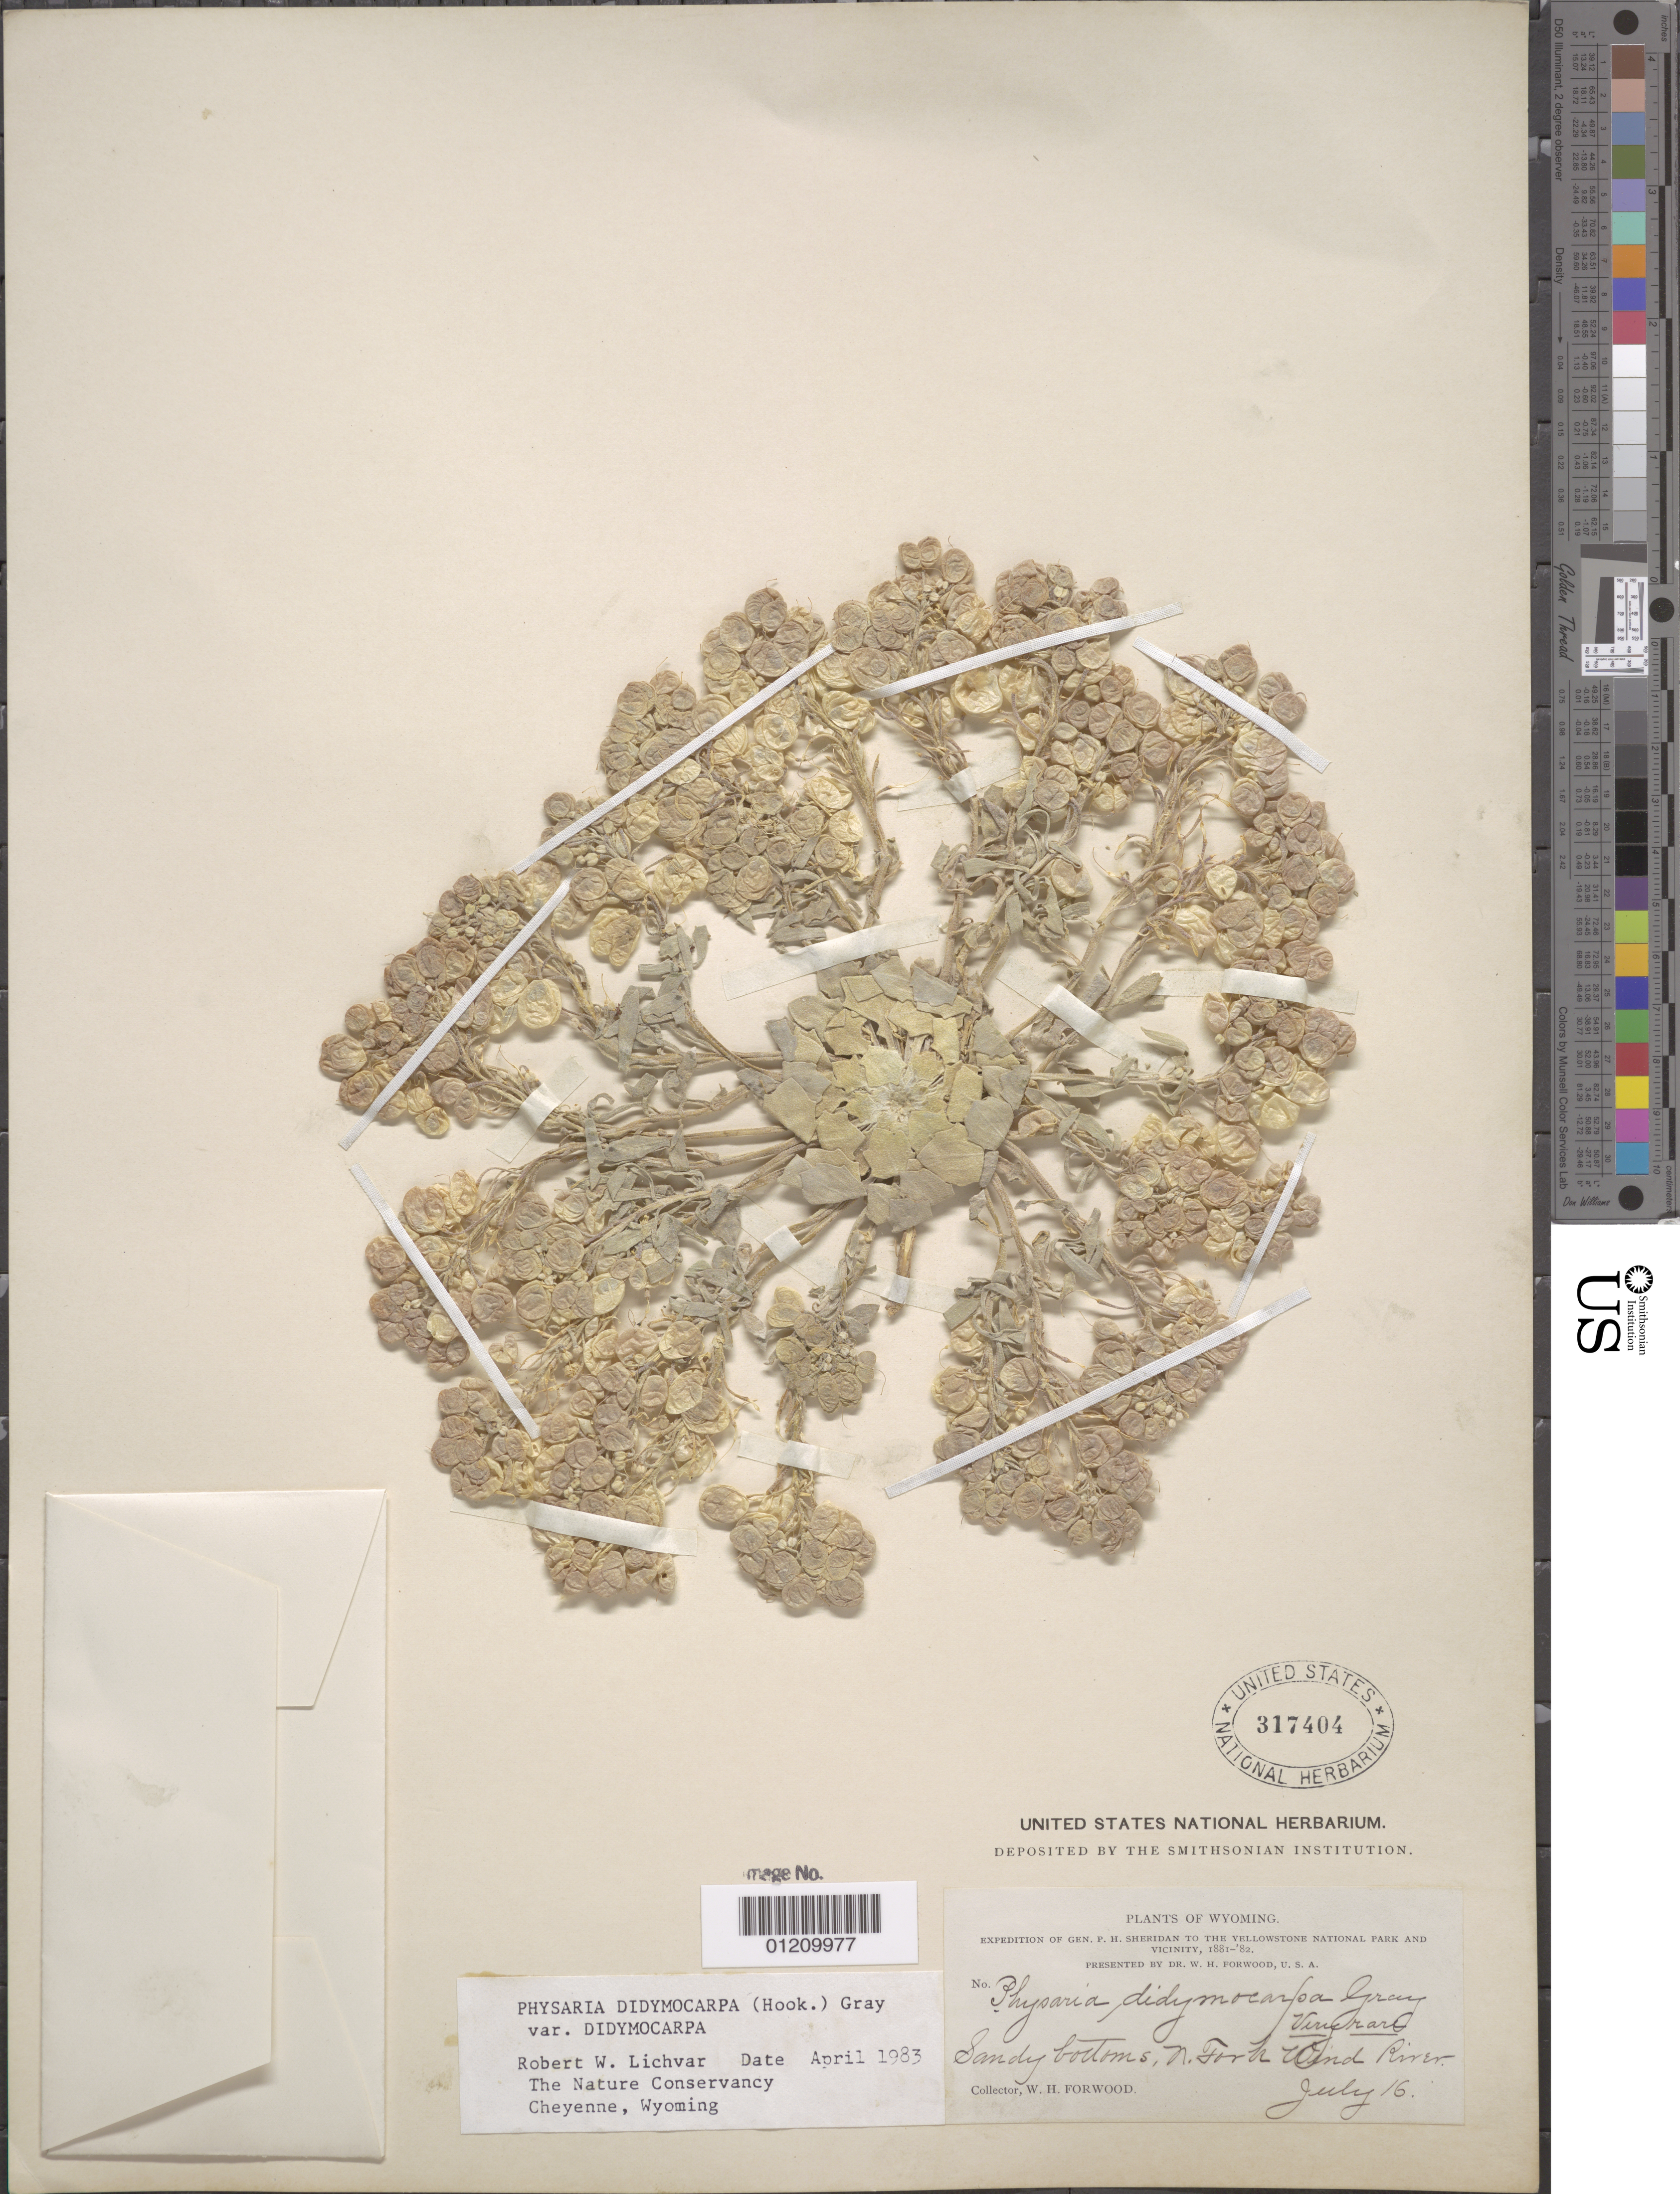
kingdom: Plantae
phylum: Tracheophyta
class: Magnoliopsida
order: Brassicales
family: Brassicaceae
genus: Physaria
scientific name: Physaria didymocarpa var. didymocarpa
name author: (Hook.) A. Gray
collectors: W. Forwood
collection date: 1881-07-16/1882-07-16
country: United States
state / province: Wyoming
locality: Sandy bottoms, N. Fork Wind River.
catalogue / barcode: US 317404